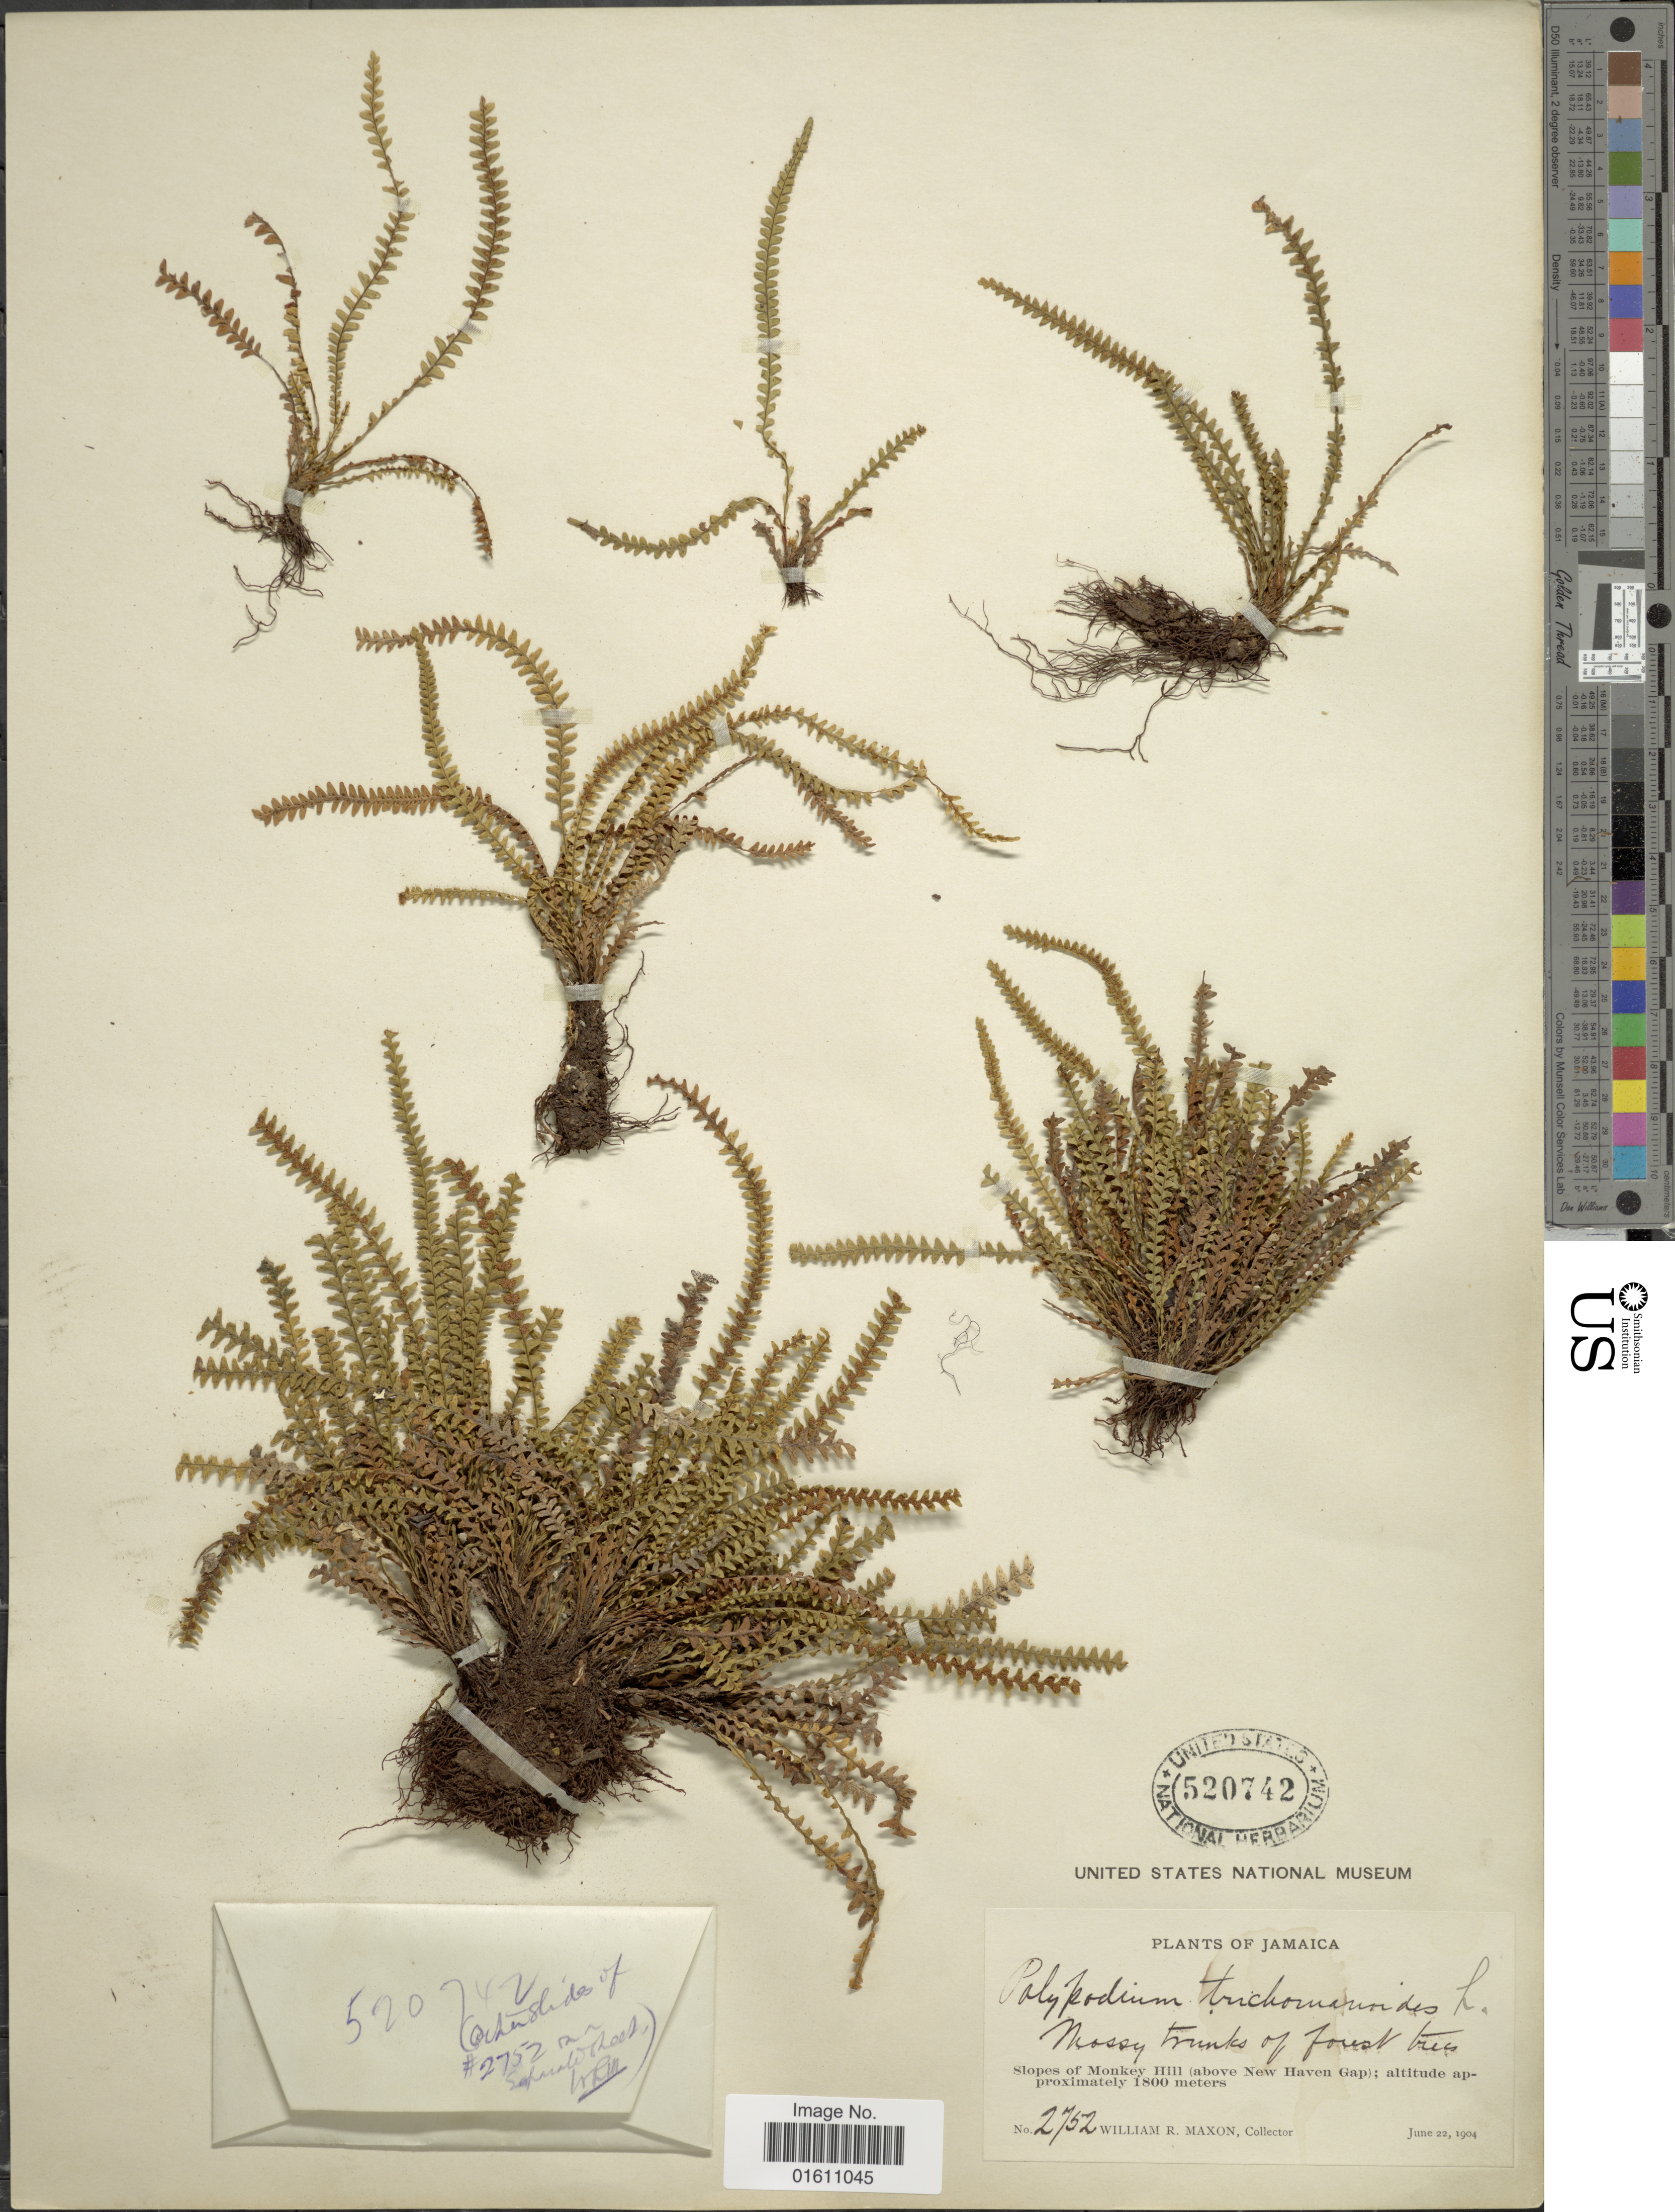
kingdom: Plantae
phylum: Tracheophyta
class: Polypodiopsida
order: Polypodiales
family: Polypodiaceae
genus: Moranopteris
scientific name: Moranopteris trichomanoides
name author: (Sw.) R. Y. Hirai & J. Prado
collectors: W. R. Maxon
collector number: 2752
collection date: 1904-06-22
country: Jamaica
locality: Slopes of Monkey Hill (above New Haven Gap)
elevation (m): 1800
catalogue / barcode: US 520742